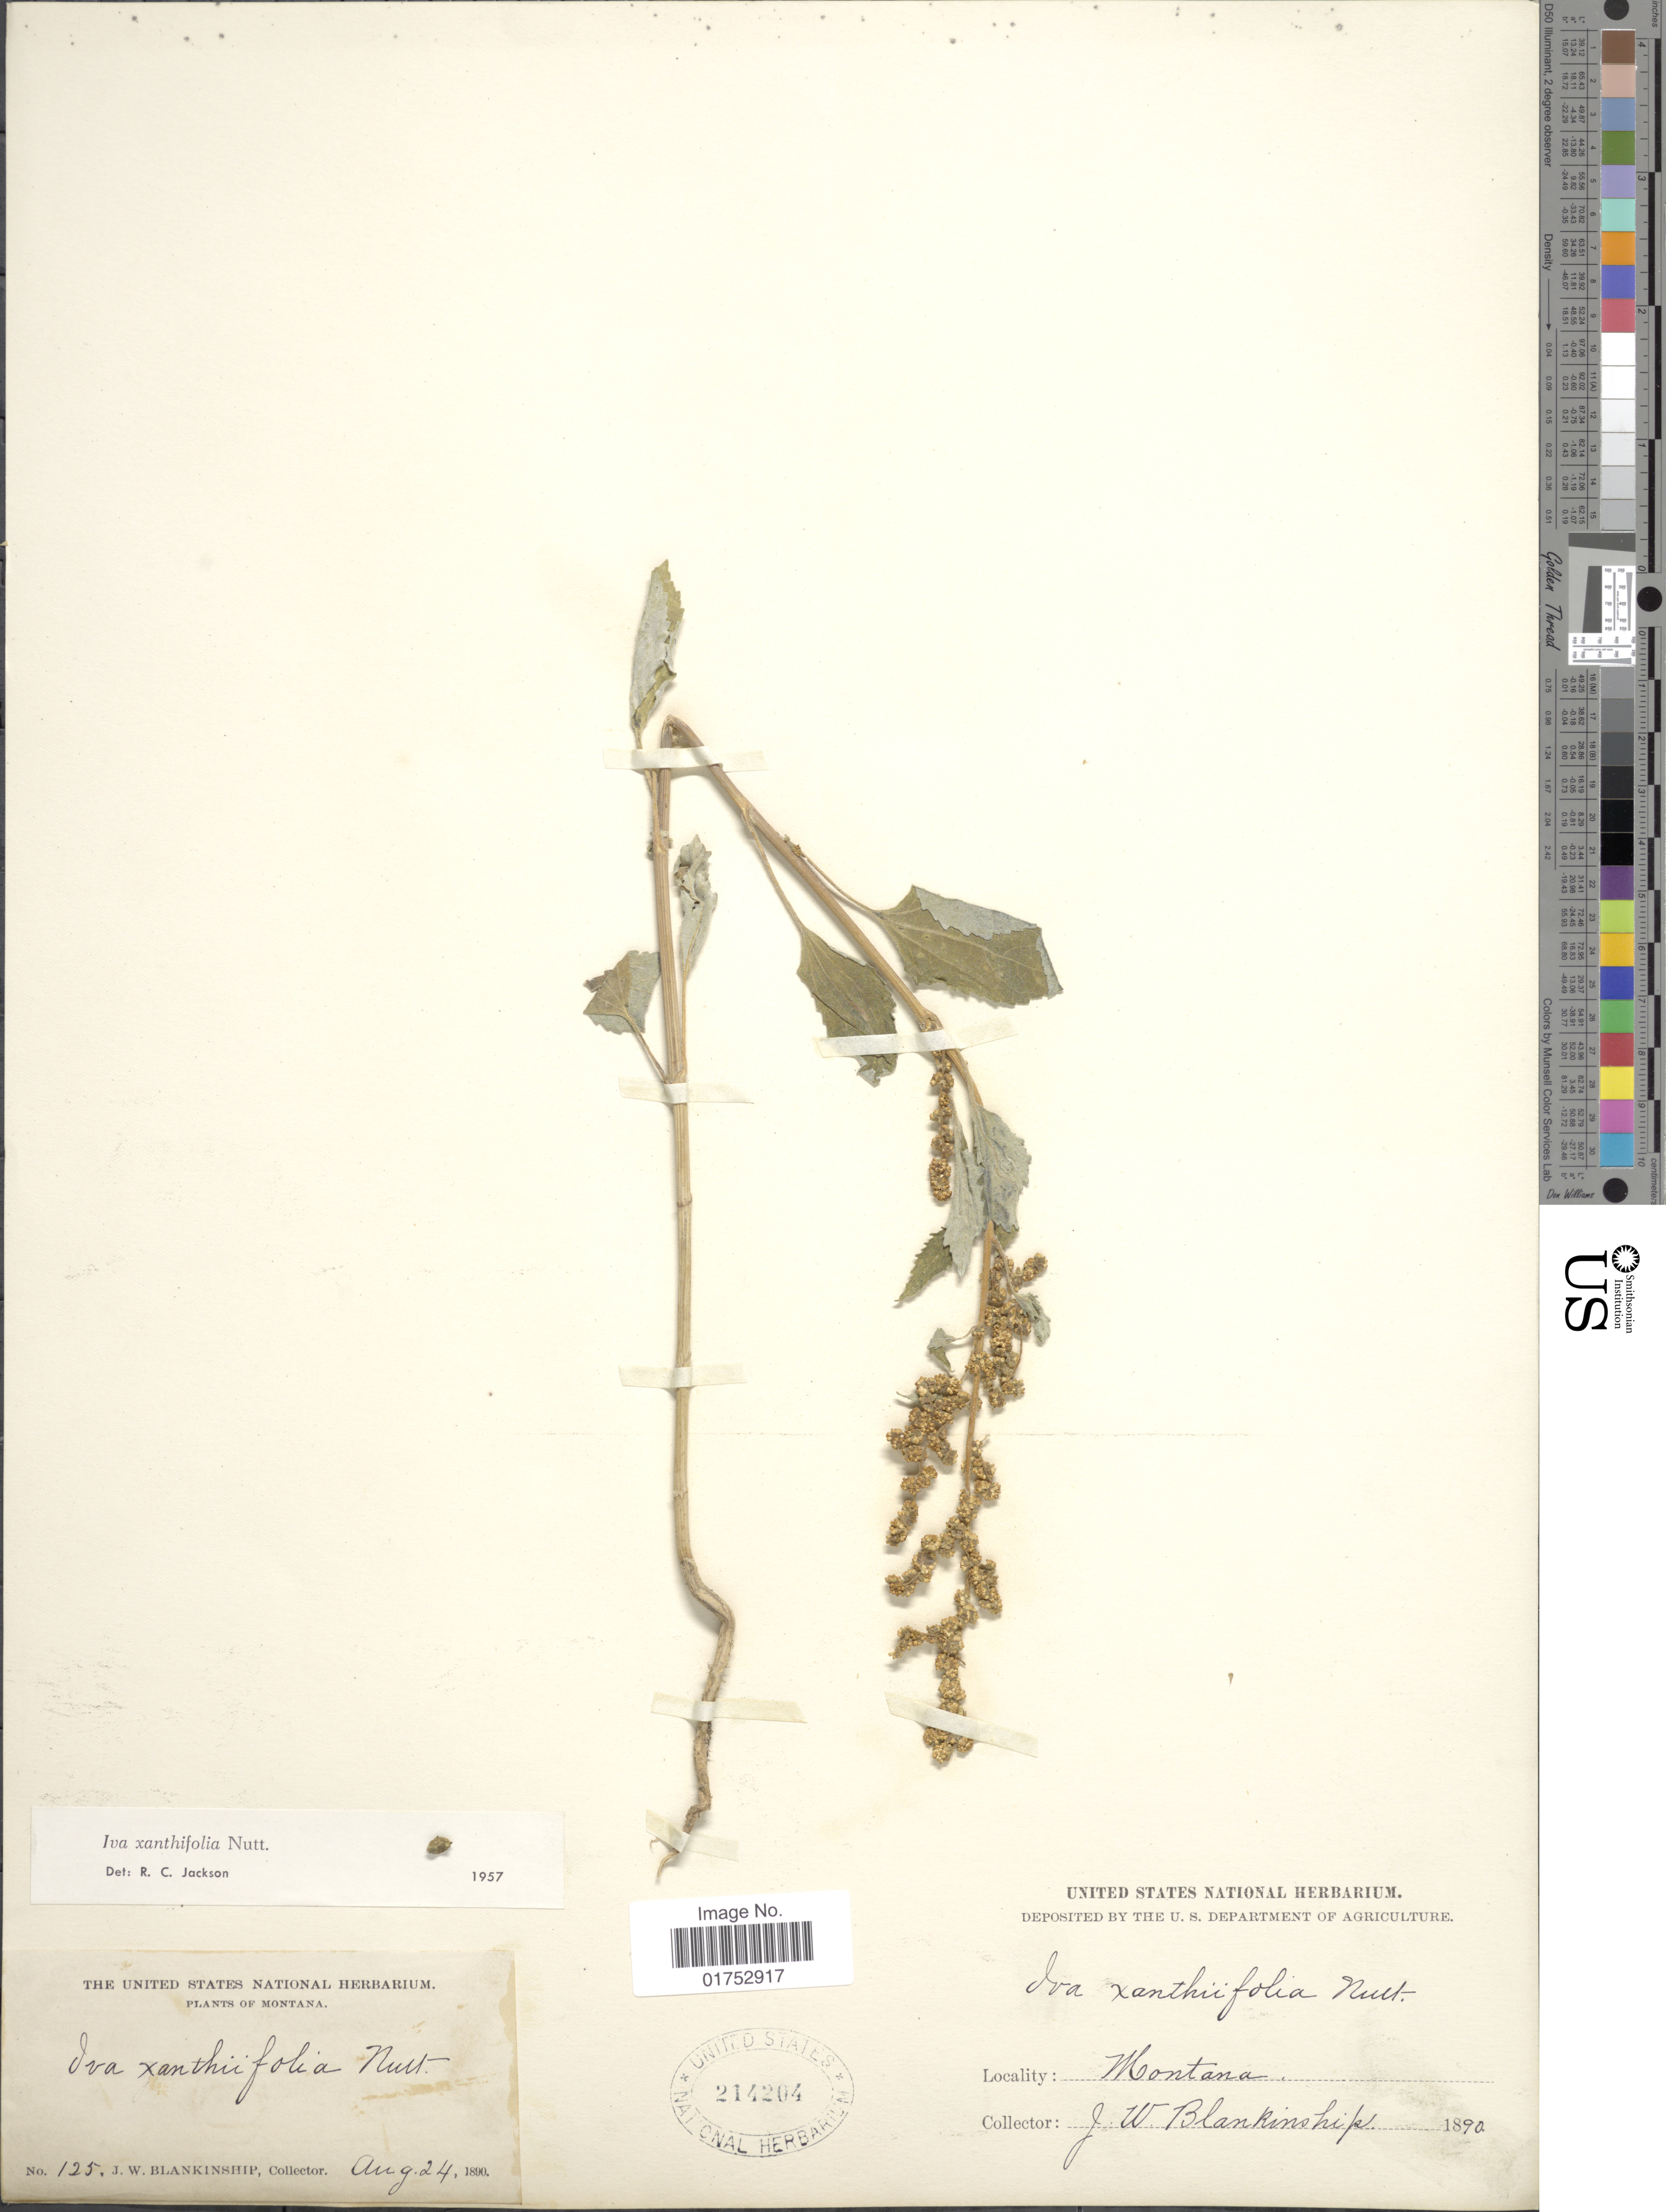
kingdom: Plantae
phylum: Tracheophyta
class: Magnoliopsida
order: Asterales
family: Asteraceae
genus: Iva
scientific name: Iva xanthifolia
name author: Nutt.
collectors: J. W. Blankinship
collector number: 125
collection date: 1890-08-24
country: United States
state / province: Montana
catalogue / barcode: US 214204